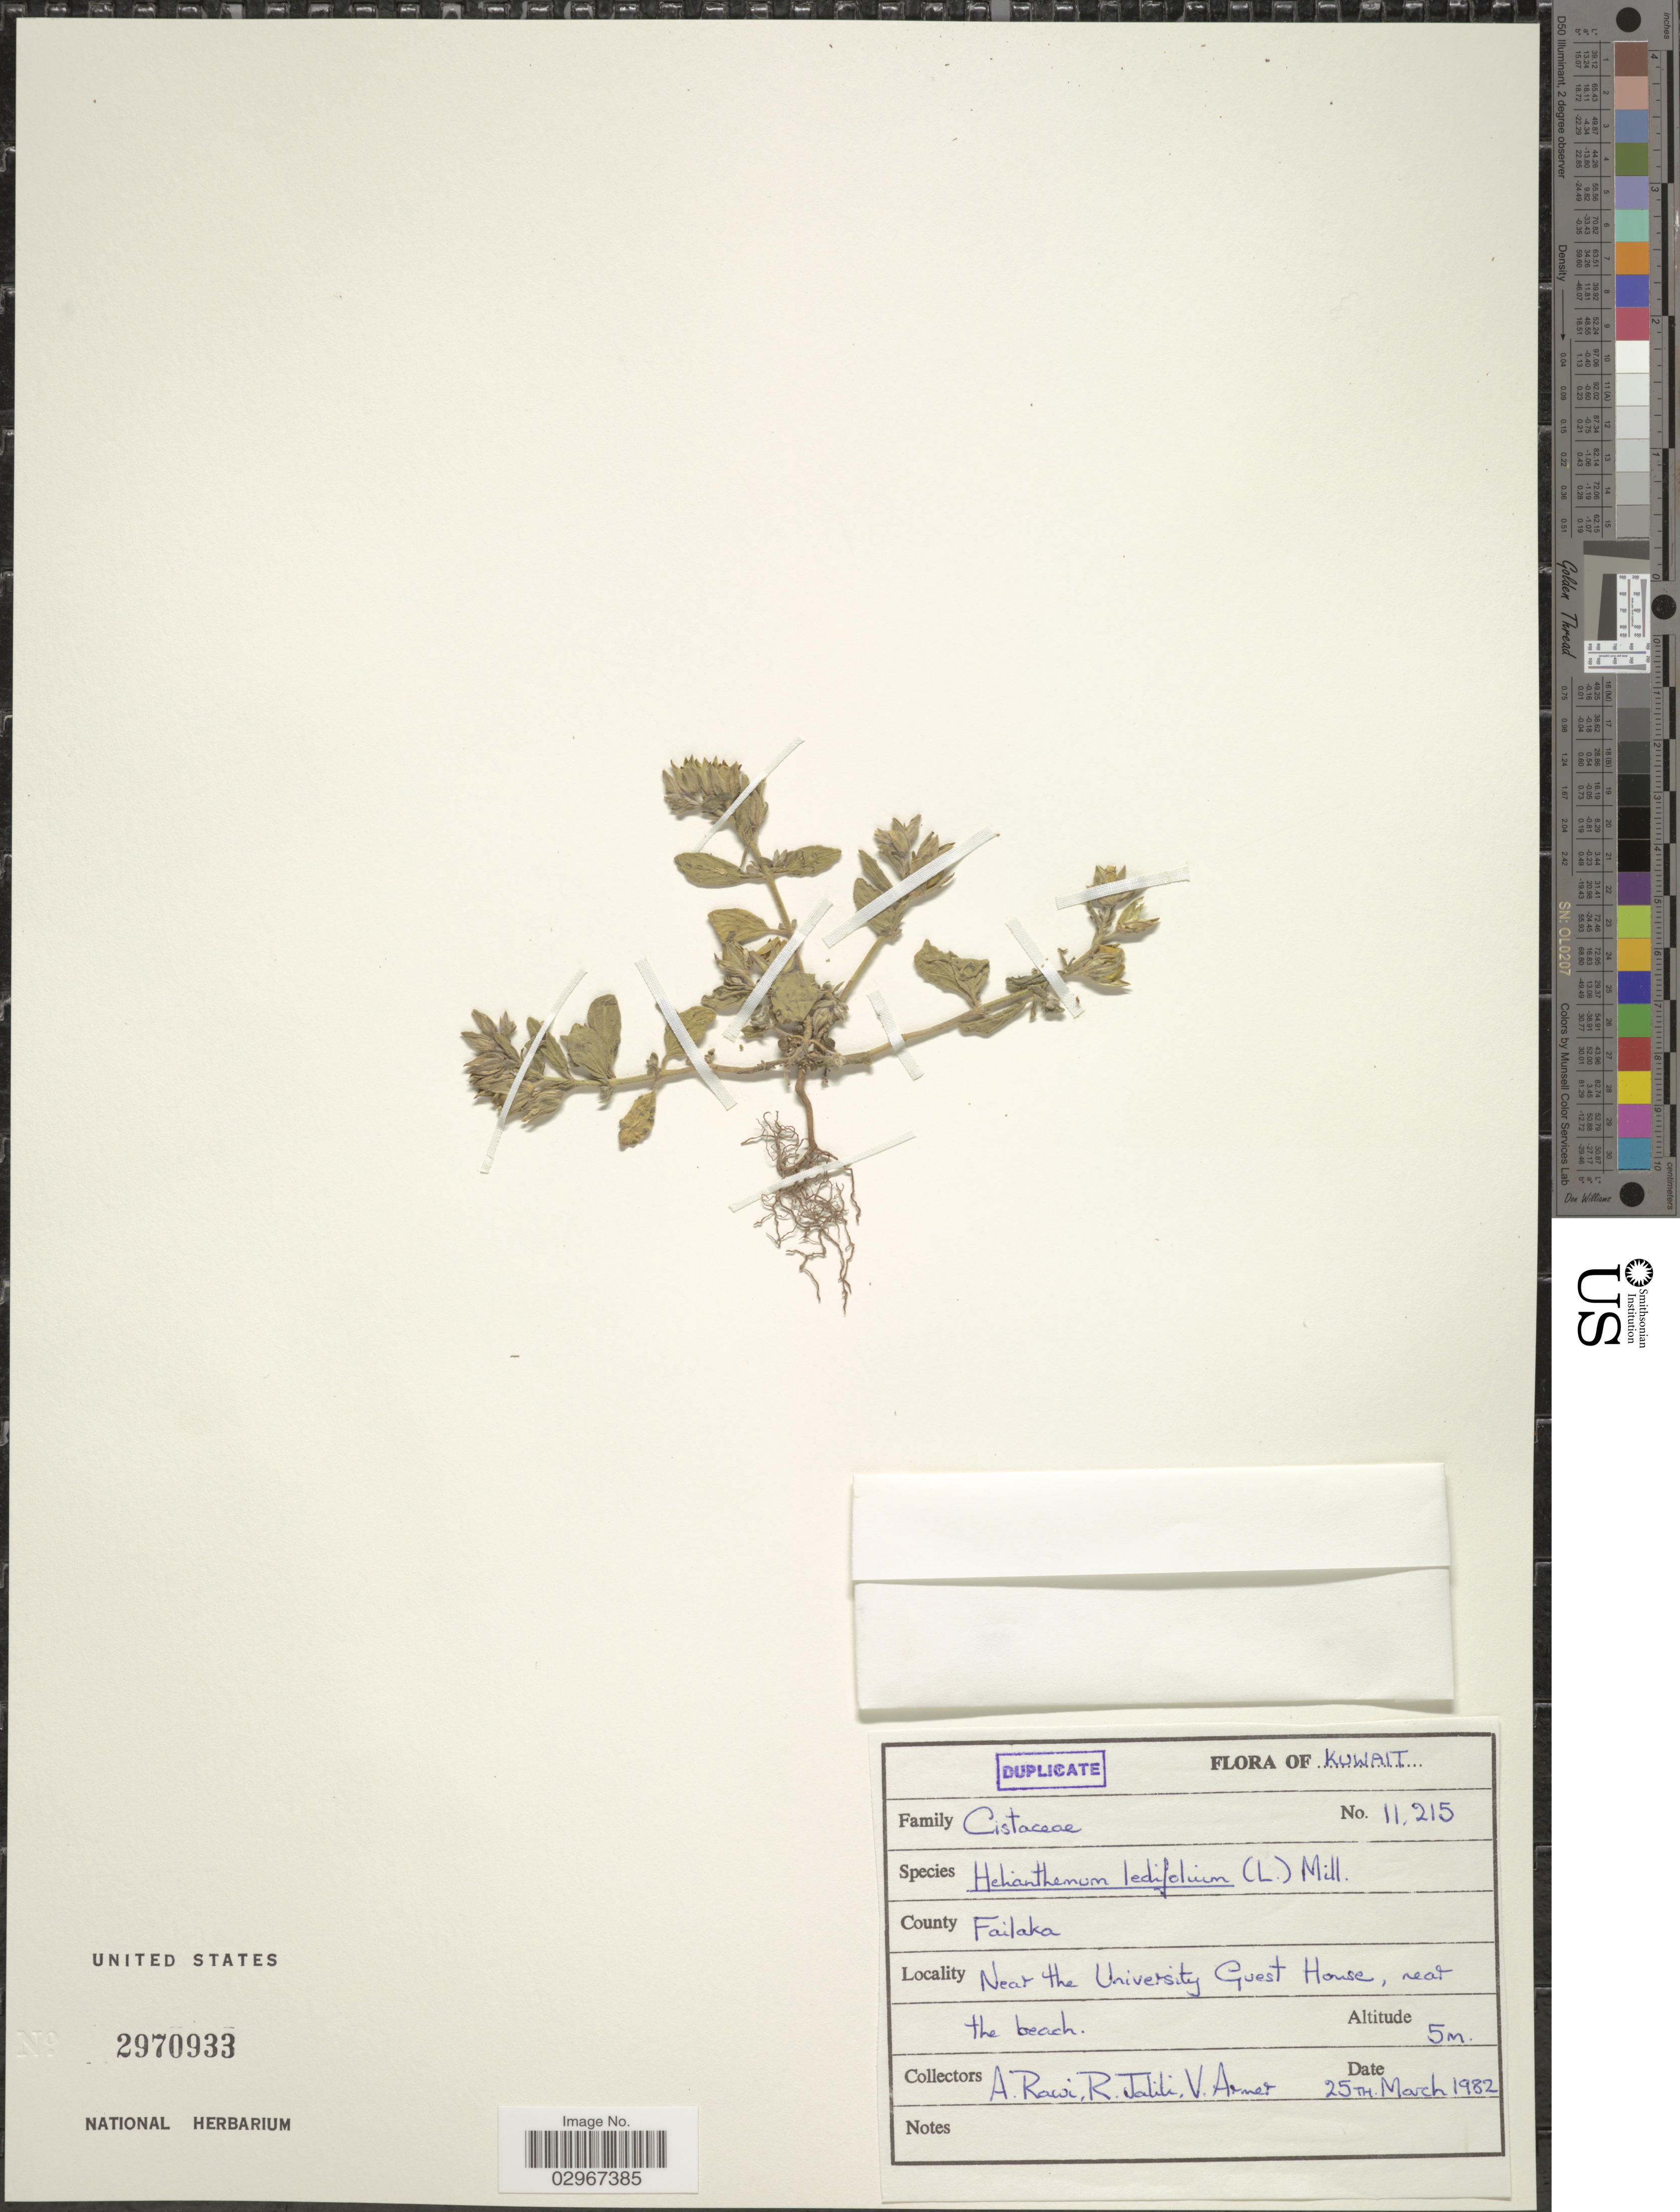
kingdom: Plantae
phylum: Tracheophyta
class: Magnoliopsida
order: Malvales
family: Cistaceae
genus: Helianthemum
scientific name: Helianthemum ledifolium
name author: (L.) Mill.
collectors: A. Rawi, R. Jalili & V. Armer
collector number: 11215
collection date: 1982-03-25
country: Kuwait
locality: County Failaka. Near the University Guest House, near the beach.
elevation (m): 5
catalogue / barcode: US 2970933